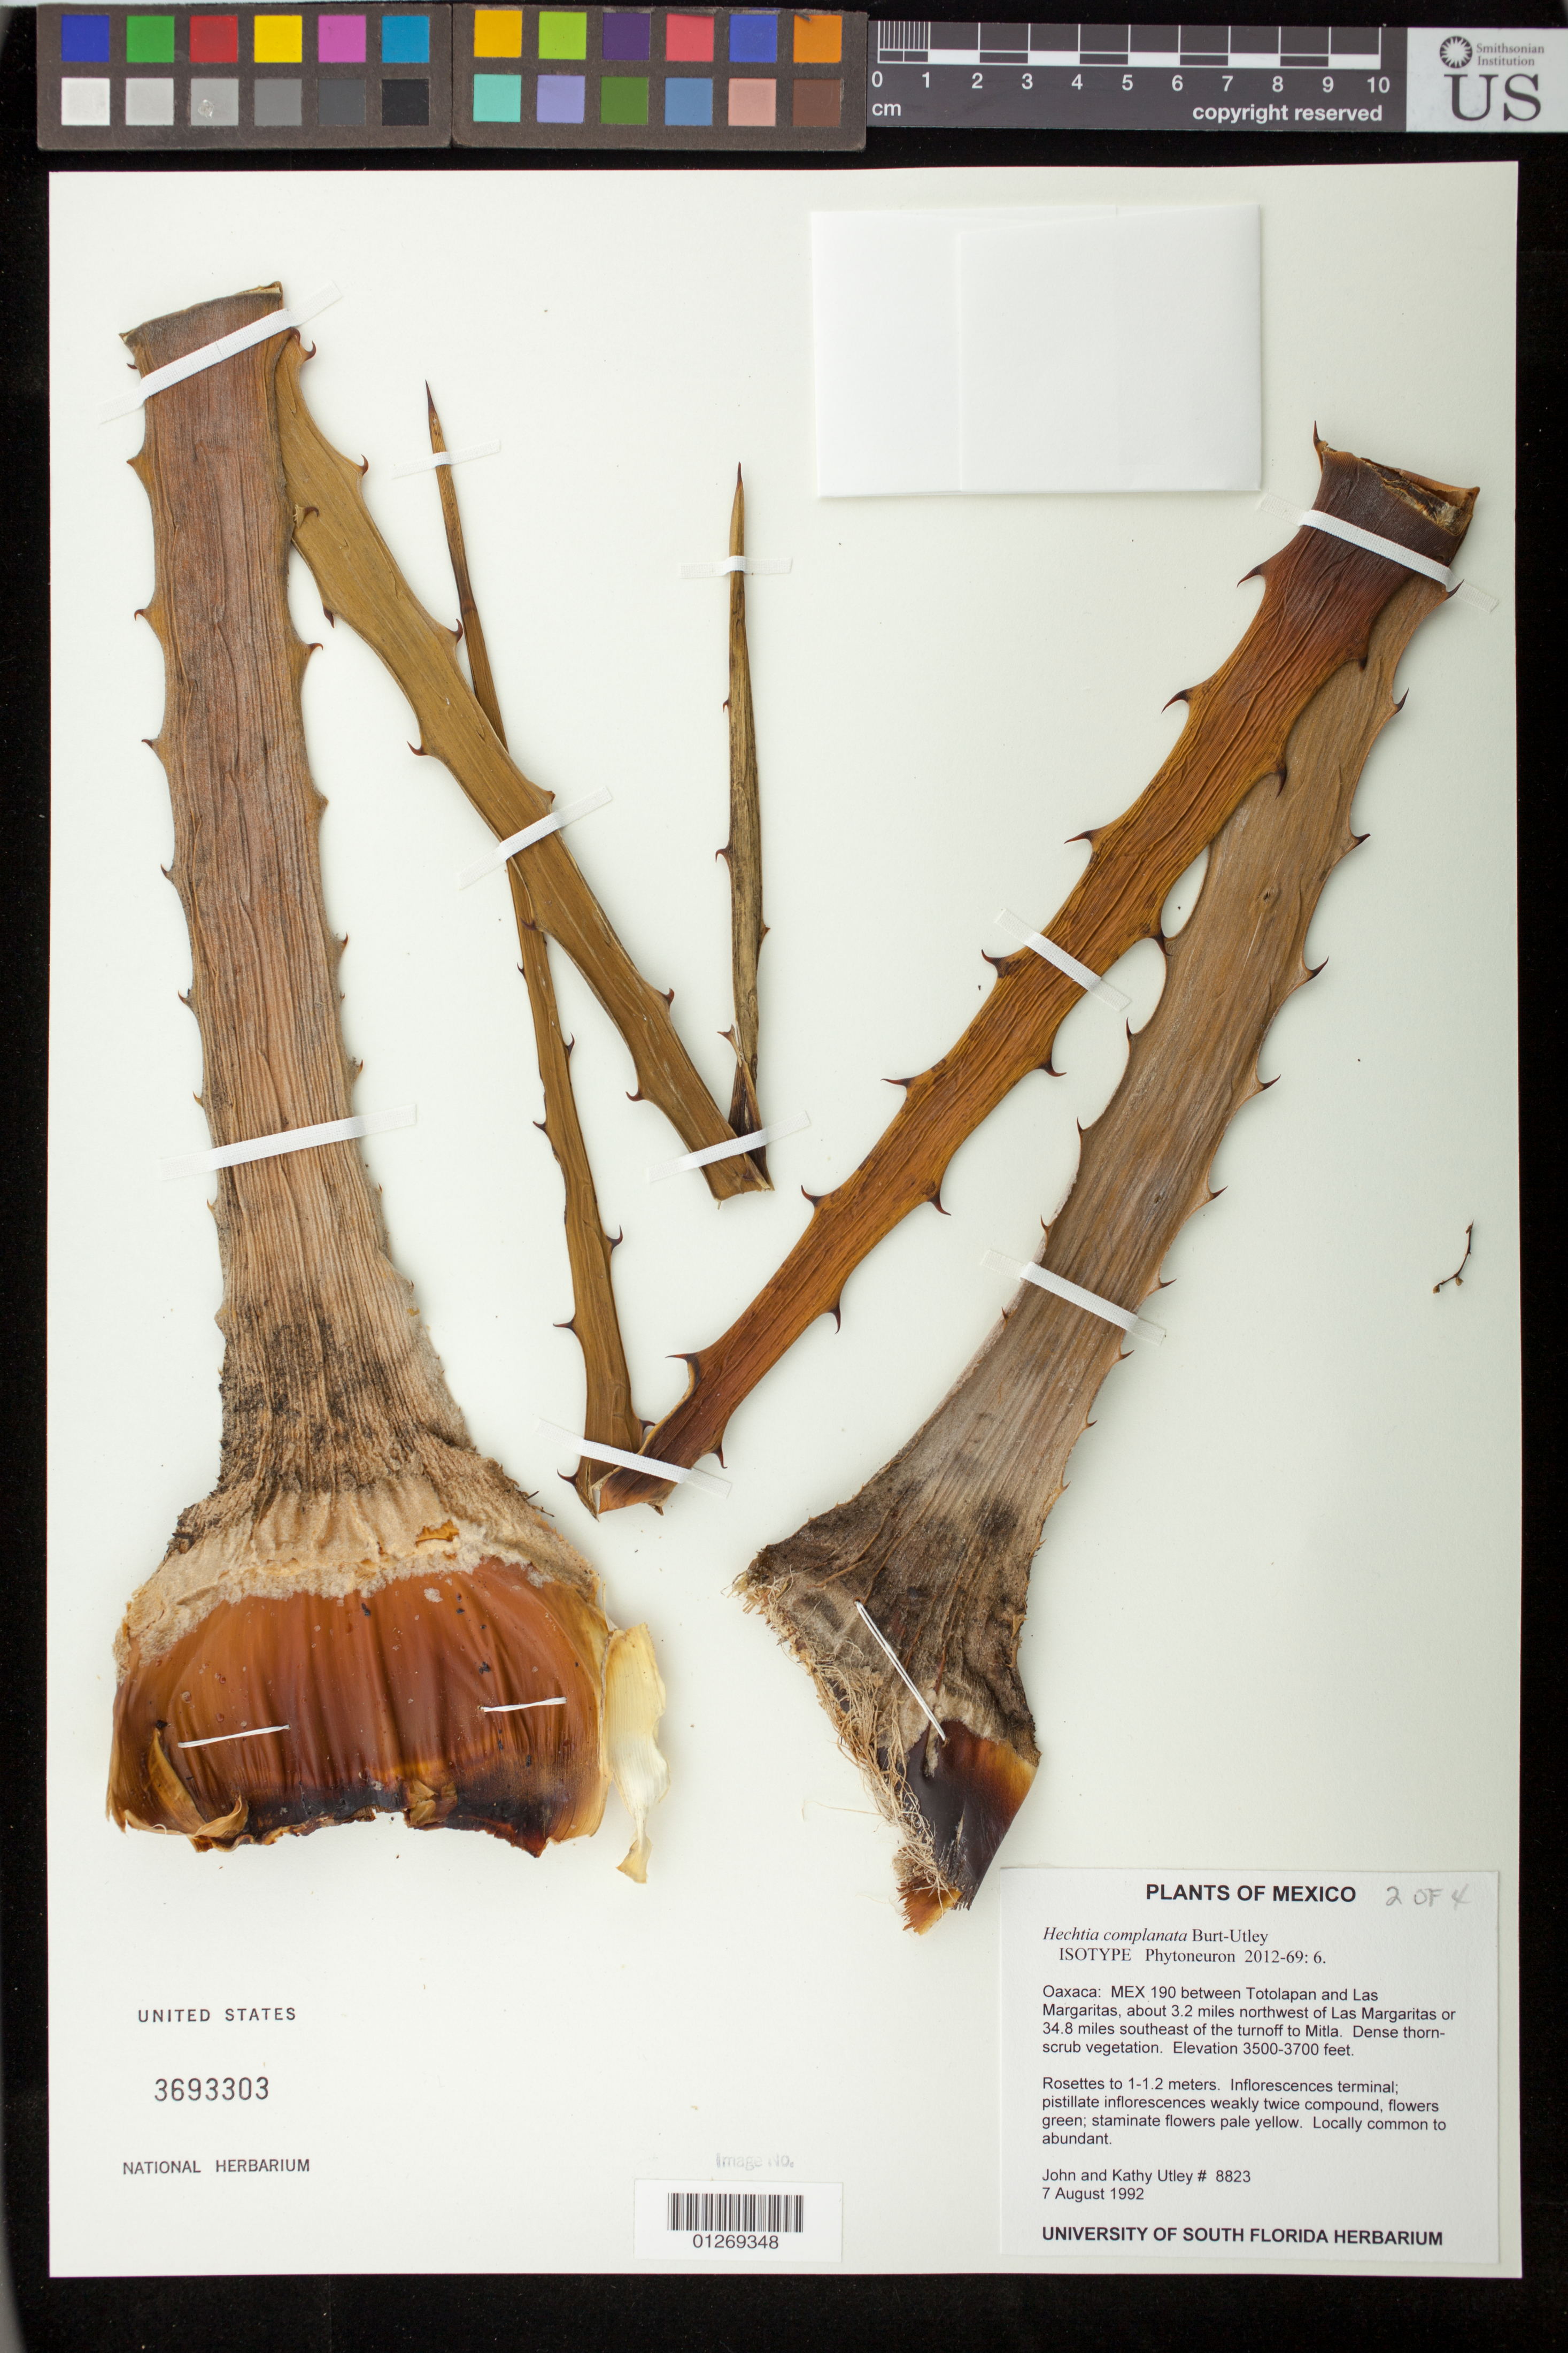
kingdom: Plantae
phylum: Tracheophyta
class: Liliopsida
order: Poales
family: Bromeliaceae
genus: Hechtia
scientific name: Hechtia complanata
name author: Burt-Utley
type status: Isotype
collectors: J. F. Utley & K. M. Burt-Utley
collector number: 8823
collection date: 1992-08-07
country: Mexico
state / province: Oaxaca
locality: Oaxaca: MEX 190 between Totolapan and Las Margaritas, about 3.2 miles northwest of Las Margaritas or 34.8 miles southeast of the turnoff to Mitla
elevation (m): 1067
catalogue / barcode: US 3693303